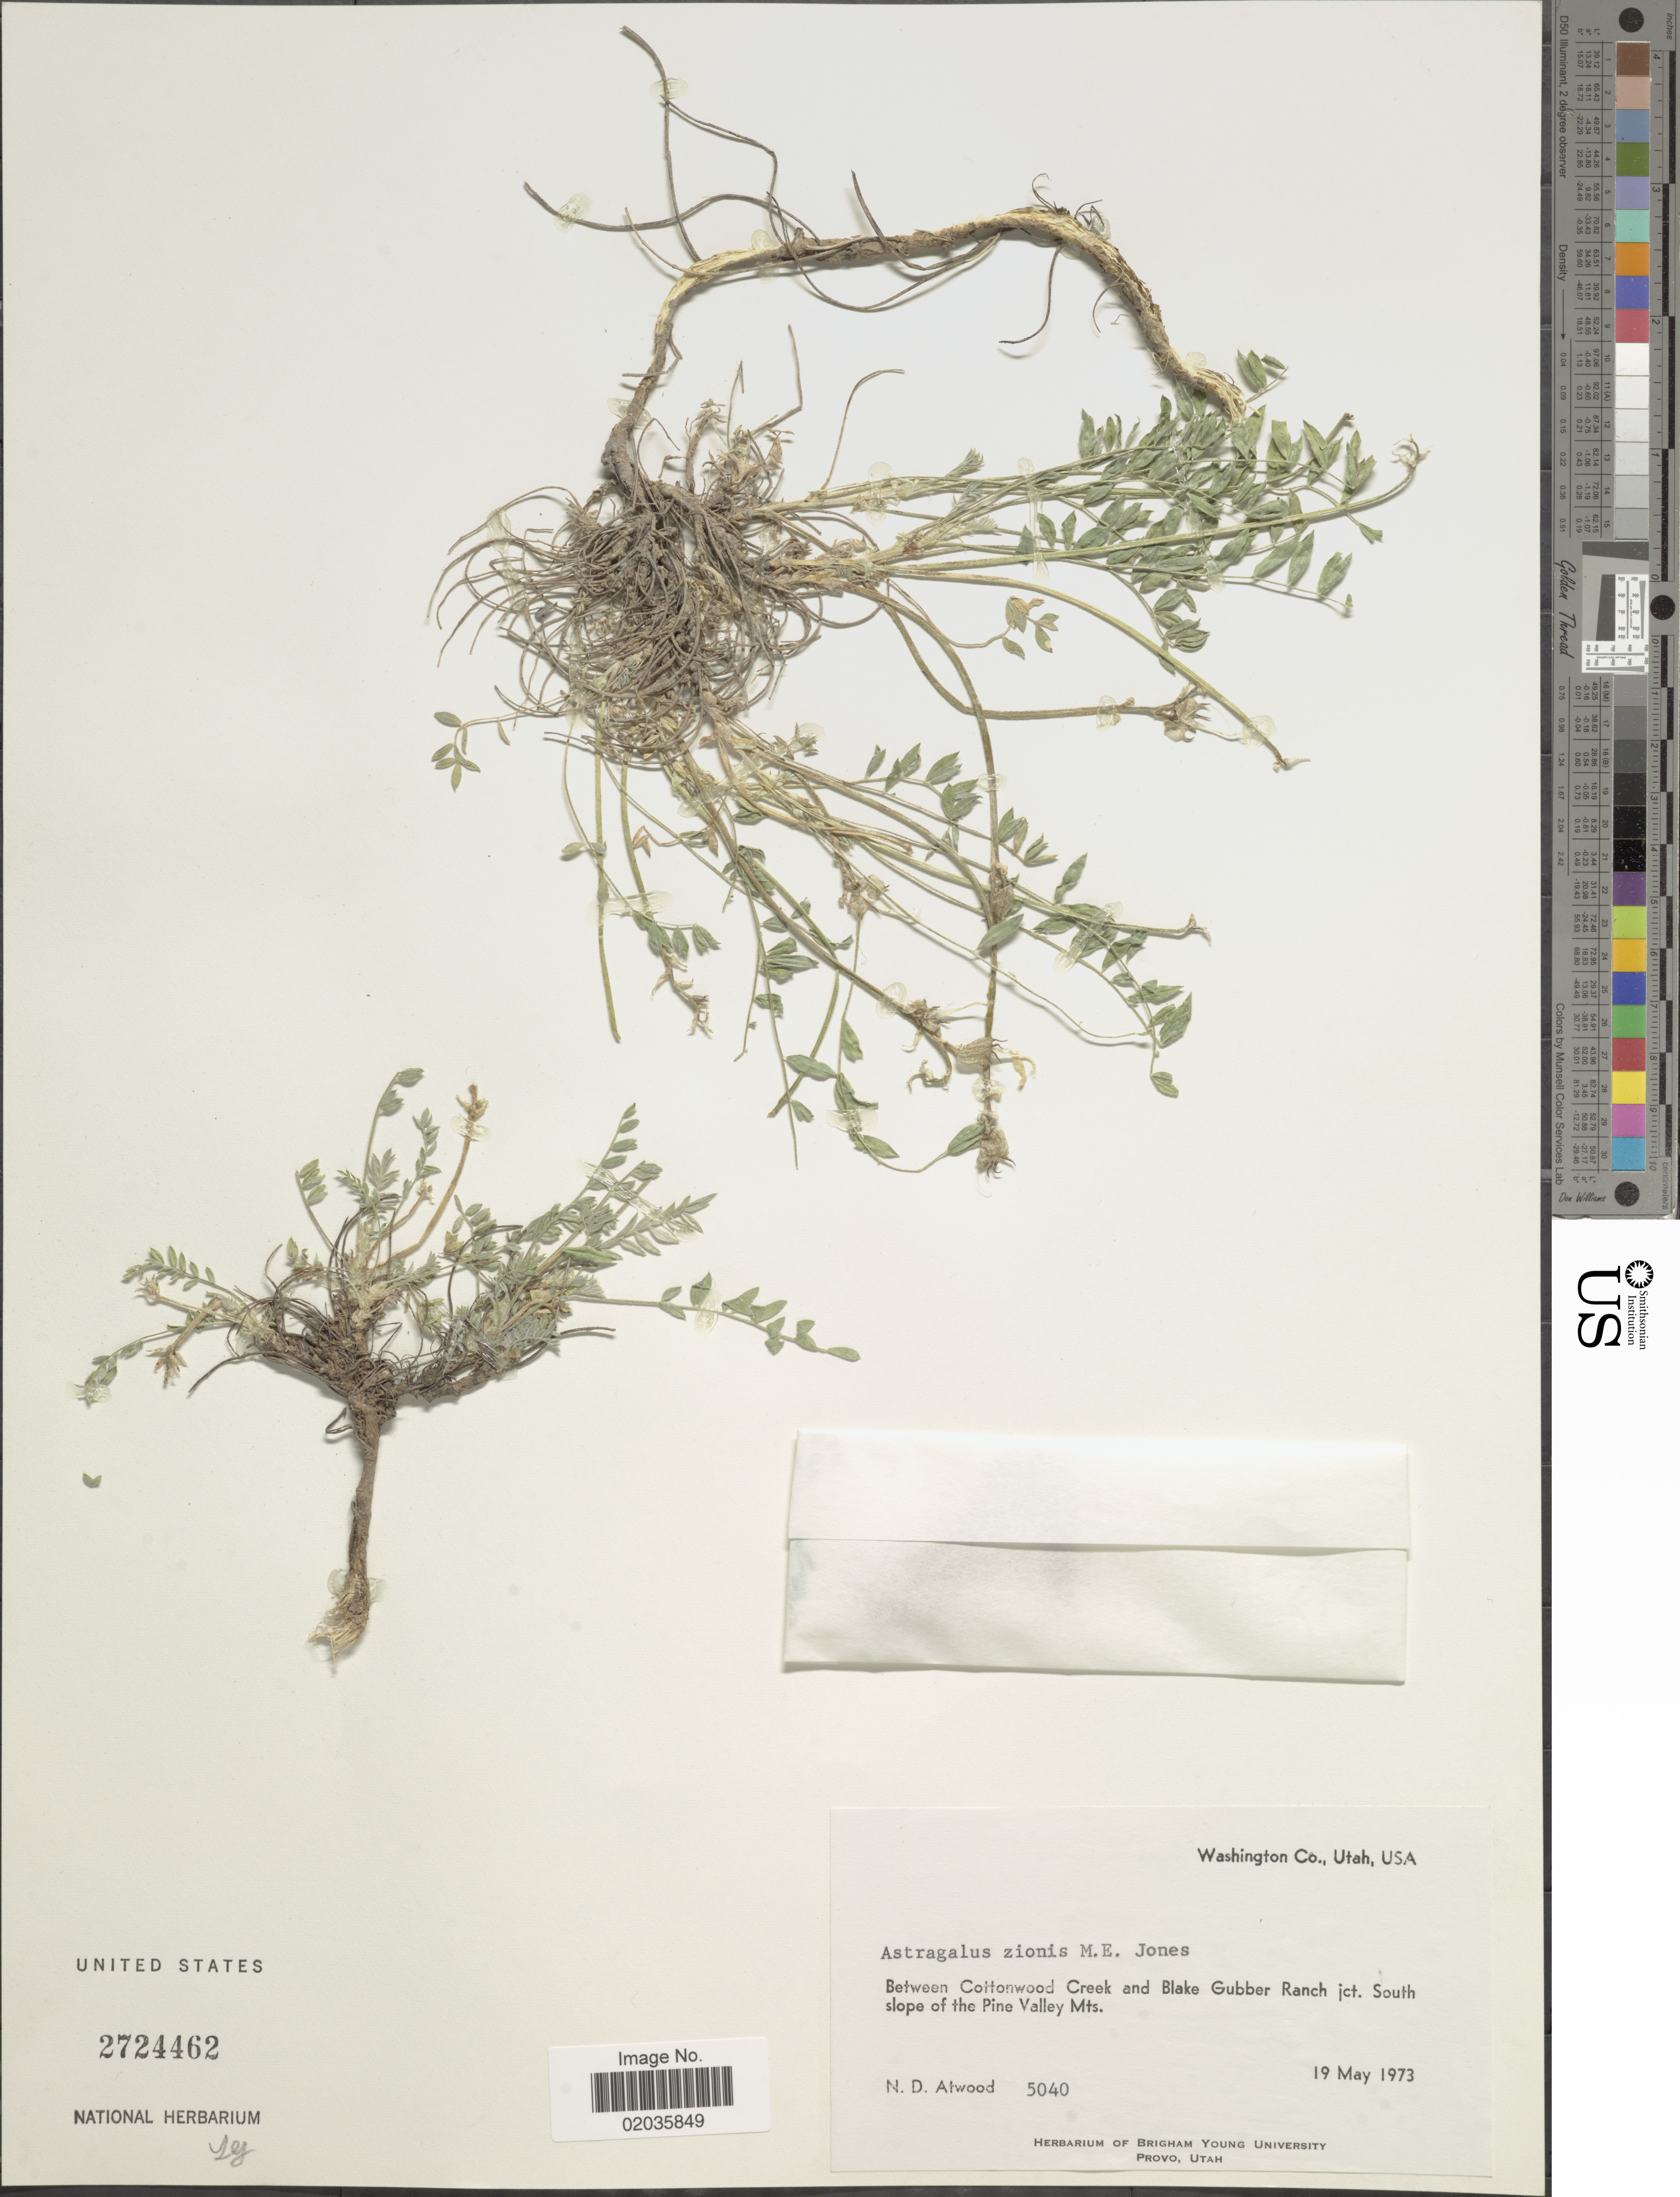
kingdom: Plantae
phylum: Tracheophyta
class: Magnoliopsida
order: Fabales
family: Fabaceae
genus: Astragalus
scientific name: Astragalus zionis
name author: M.E. Jones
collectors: N. Atwood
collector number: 5040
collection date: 1973-05-19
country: United States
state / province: Utah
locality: Washington Co., between Cottonwood Creek and Blake Rubber Ranch jct. South slope of the Pine Valley Mts.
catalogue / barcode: US 2724462